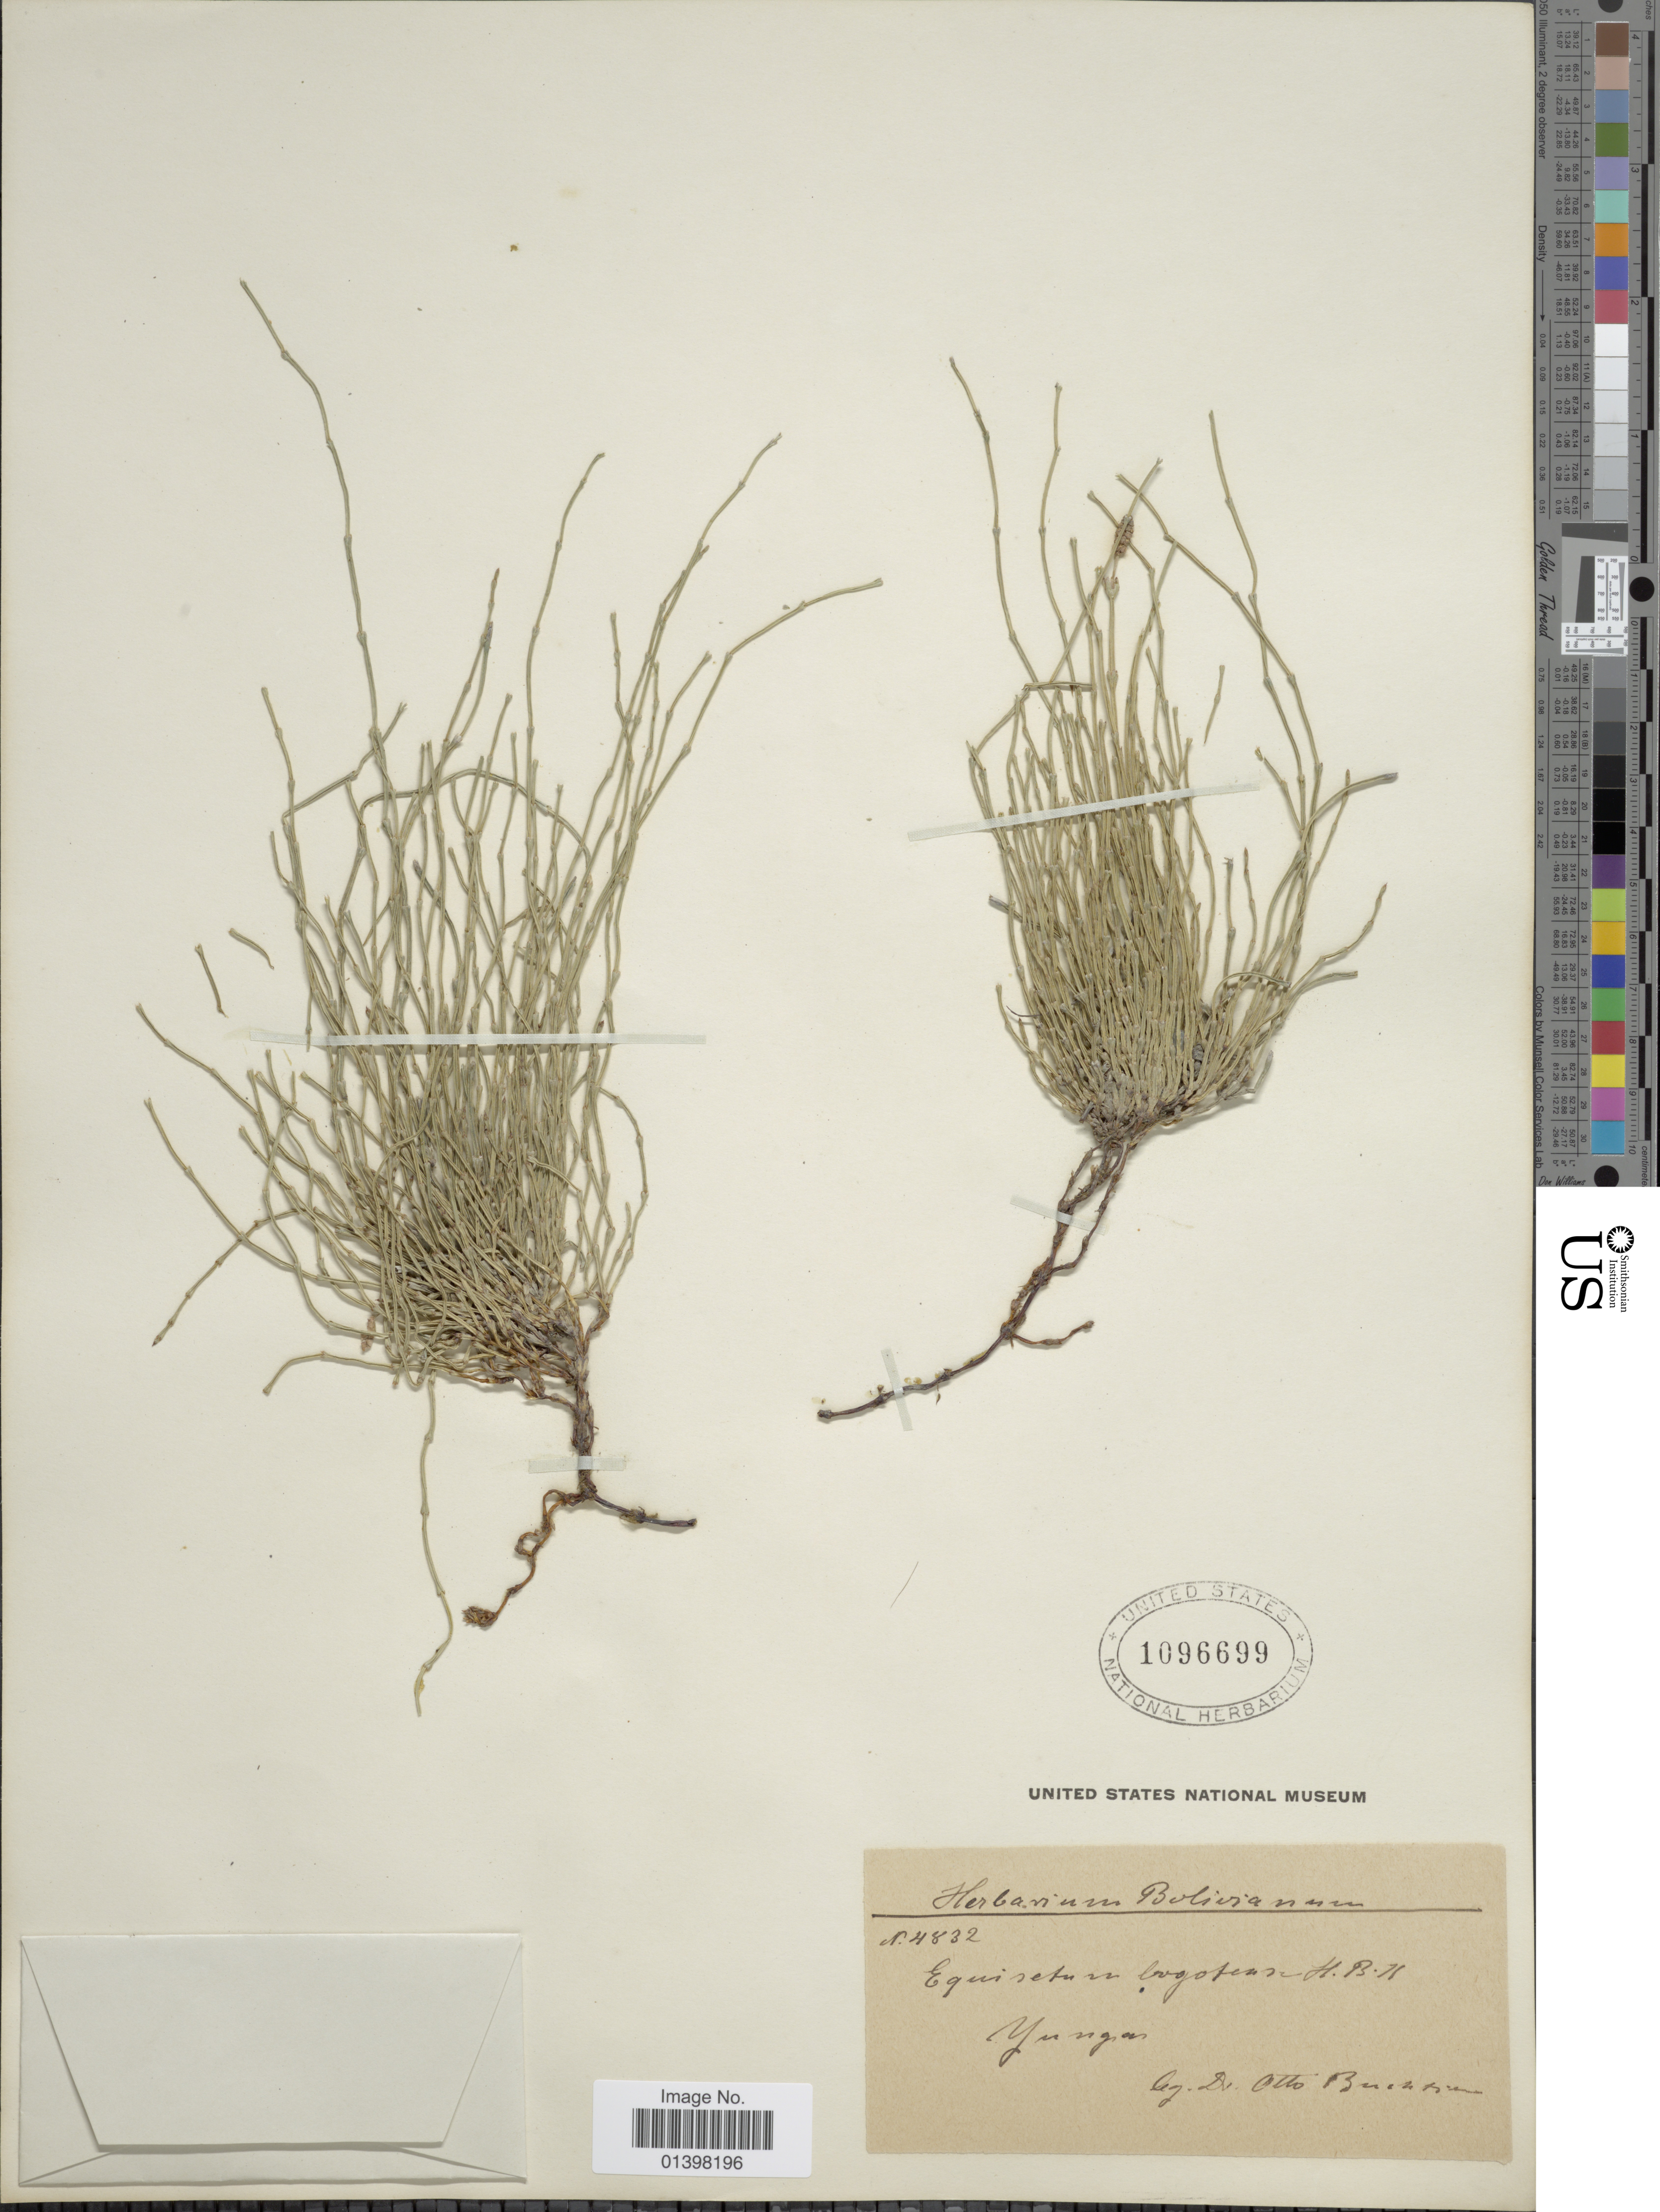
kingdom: Plantae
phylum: Tracheophyta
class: Polypodiopsida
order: Equisetales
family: Equisetaceae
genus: Equisetum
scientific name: Equisetum bogotense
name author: Kunth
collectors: O. Buchtien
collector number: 4832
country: Bolivia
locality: Yungas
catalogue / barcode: US 1096699